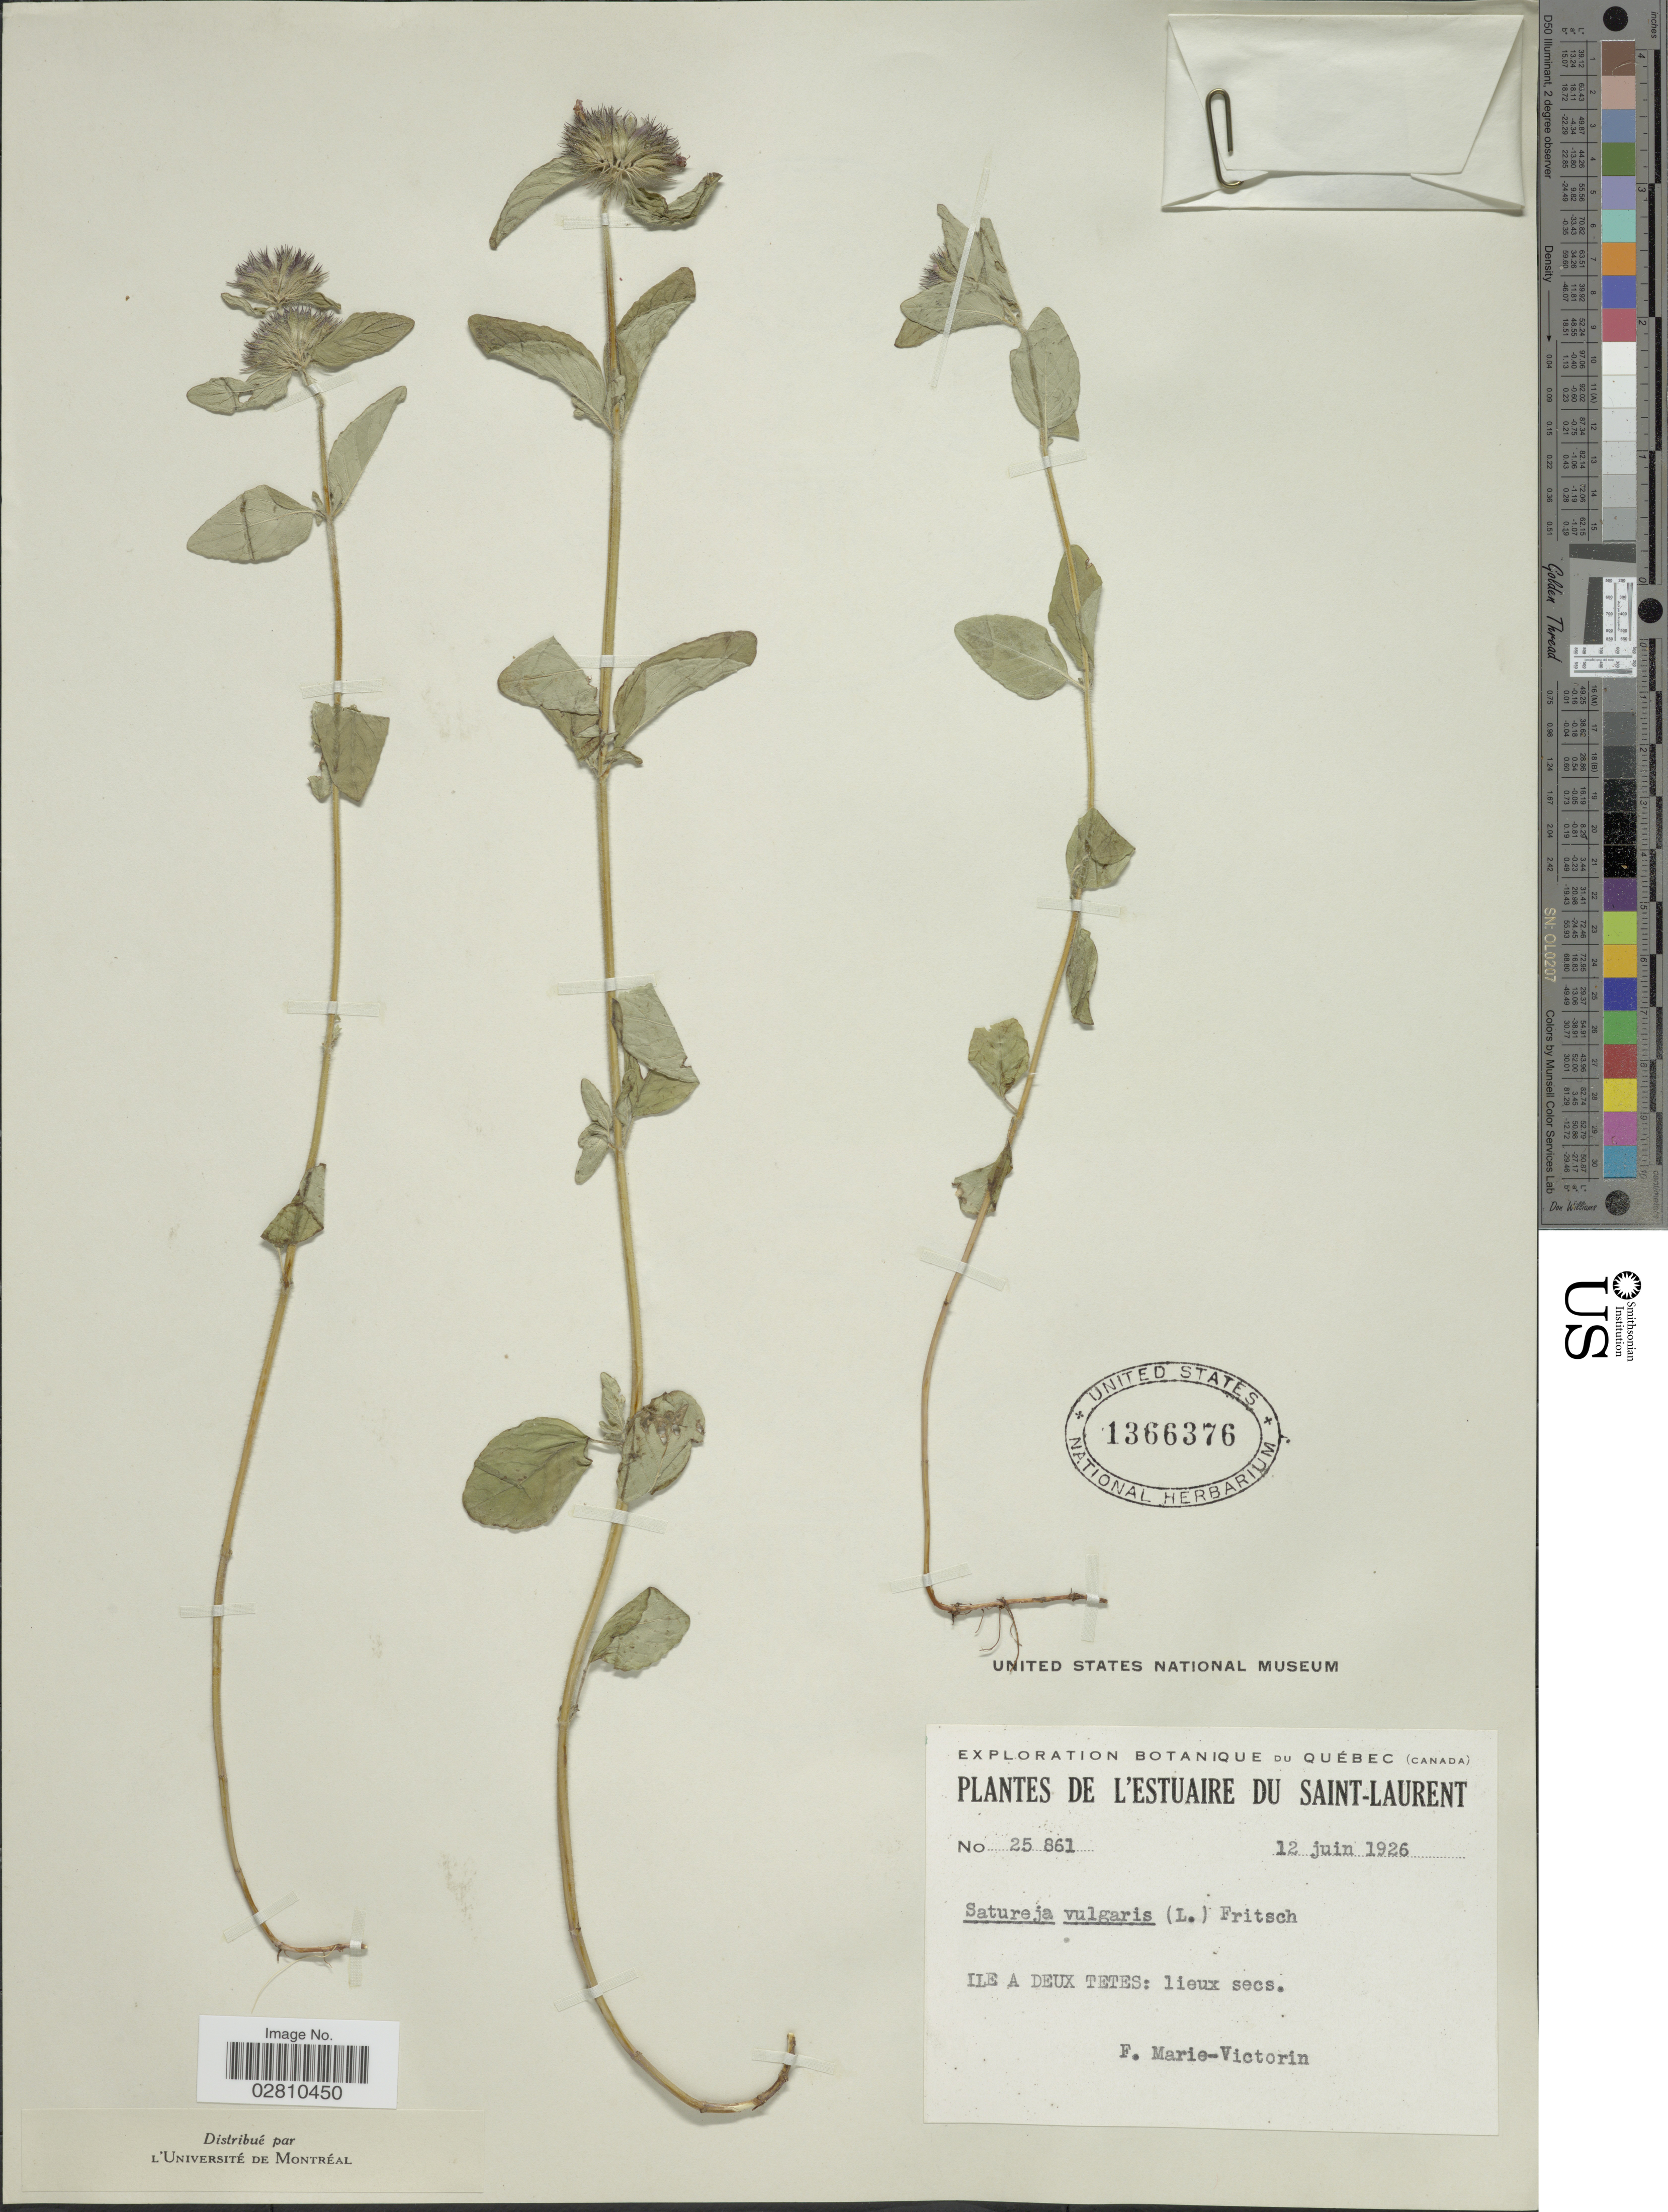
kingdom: Plantae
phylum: Tracheophyta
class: Magnoliopsida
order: Lamiales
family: Lamiaceae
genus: Clinopodium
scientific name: Clinopodium vulgare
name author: L.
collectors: F. Marie-Victorin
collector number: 25861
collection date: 1926-06-12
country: Canada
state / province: Quebec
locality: L'Estuaire du Saint-Laurent. Ile a Deux Tetes: lieux secs.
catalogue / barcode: US 1366376